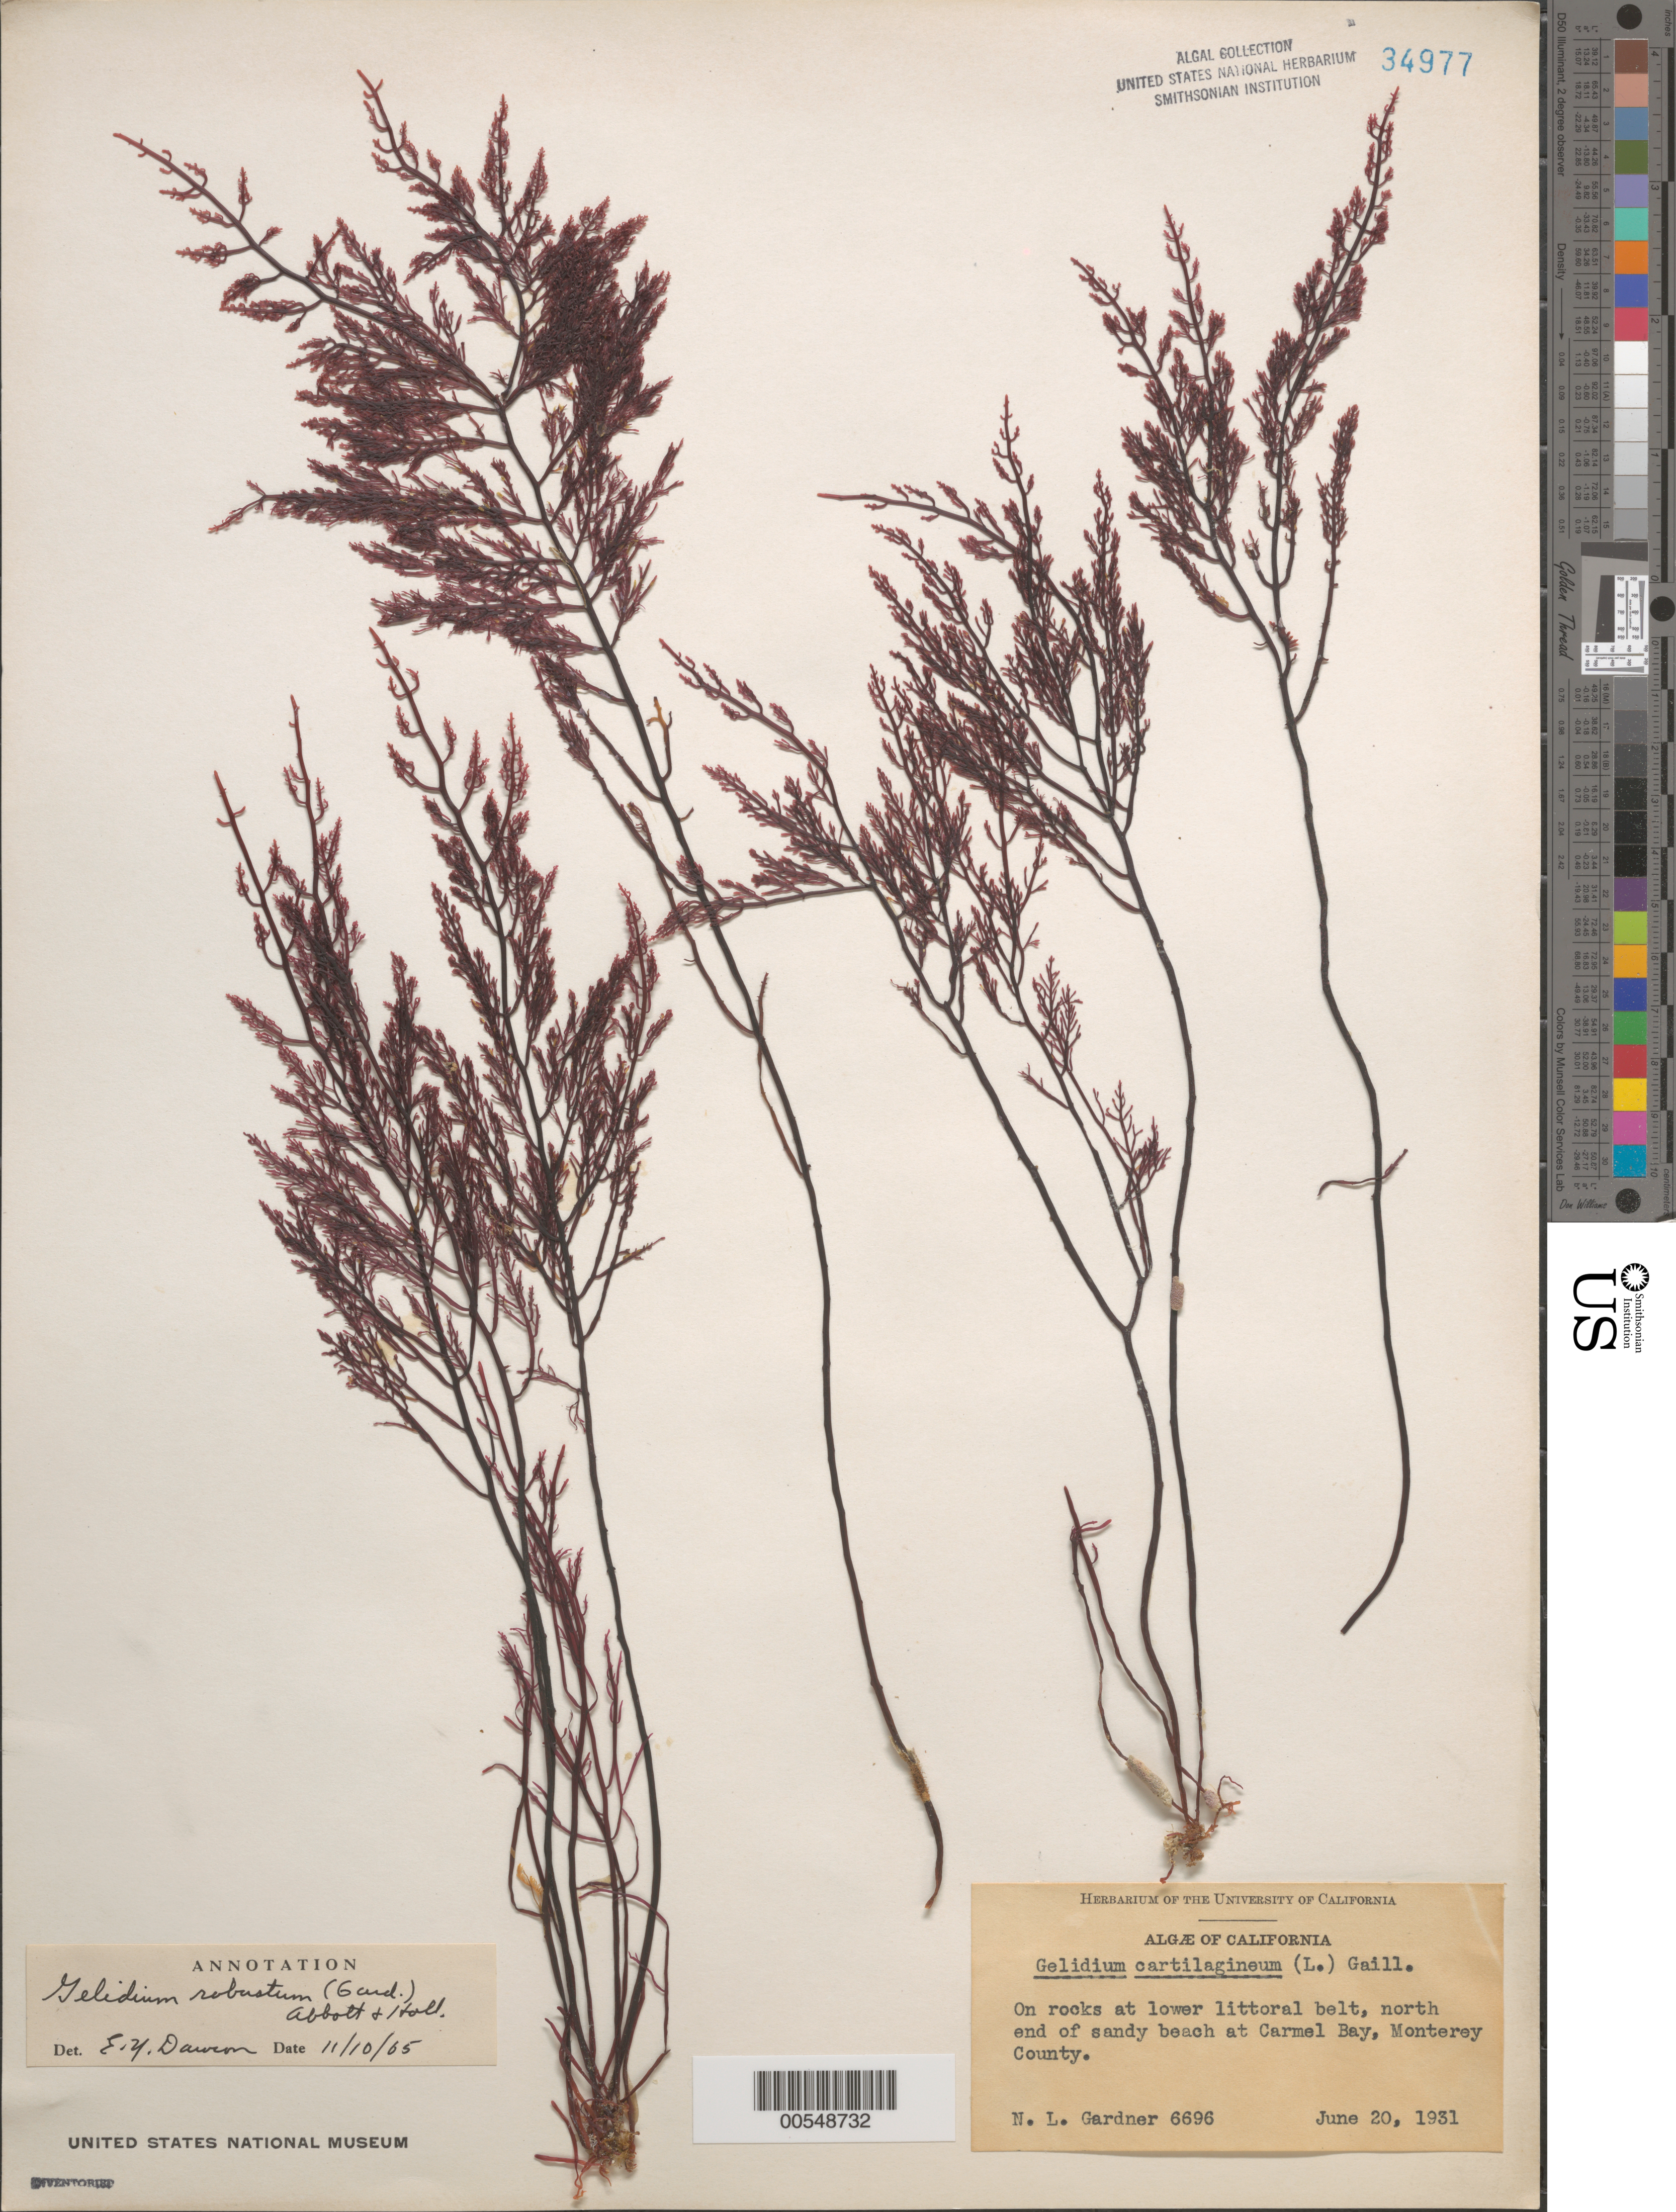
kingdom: Plantae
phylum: Rhodophyta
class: Florideophyceae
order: Gelidiales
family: Gelidiaceae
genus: Gelidium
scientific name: Gelidium robustum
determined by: Dawson, E. Y.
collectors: N. Gardner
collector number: NLG 6696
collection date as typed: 20 Jun 1931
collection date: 1931-06-20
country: United States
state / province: California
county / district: Monterey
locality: Carmel Bay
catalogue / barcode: US 34977